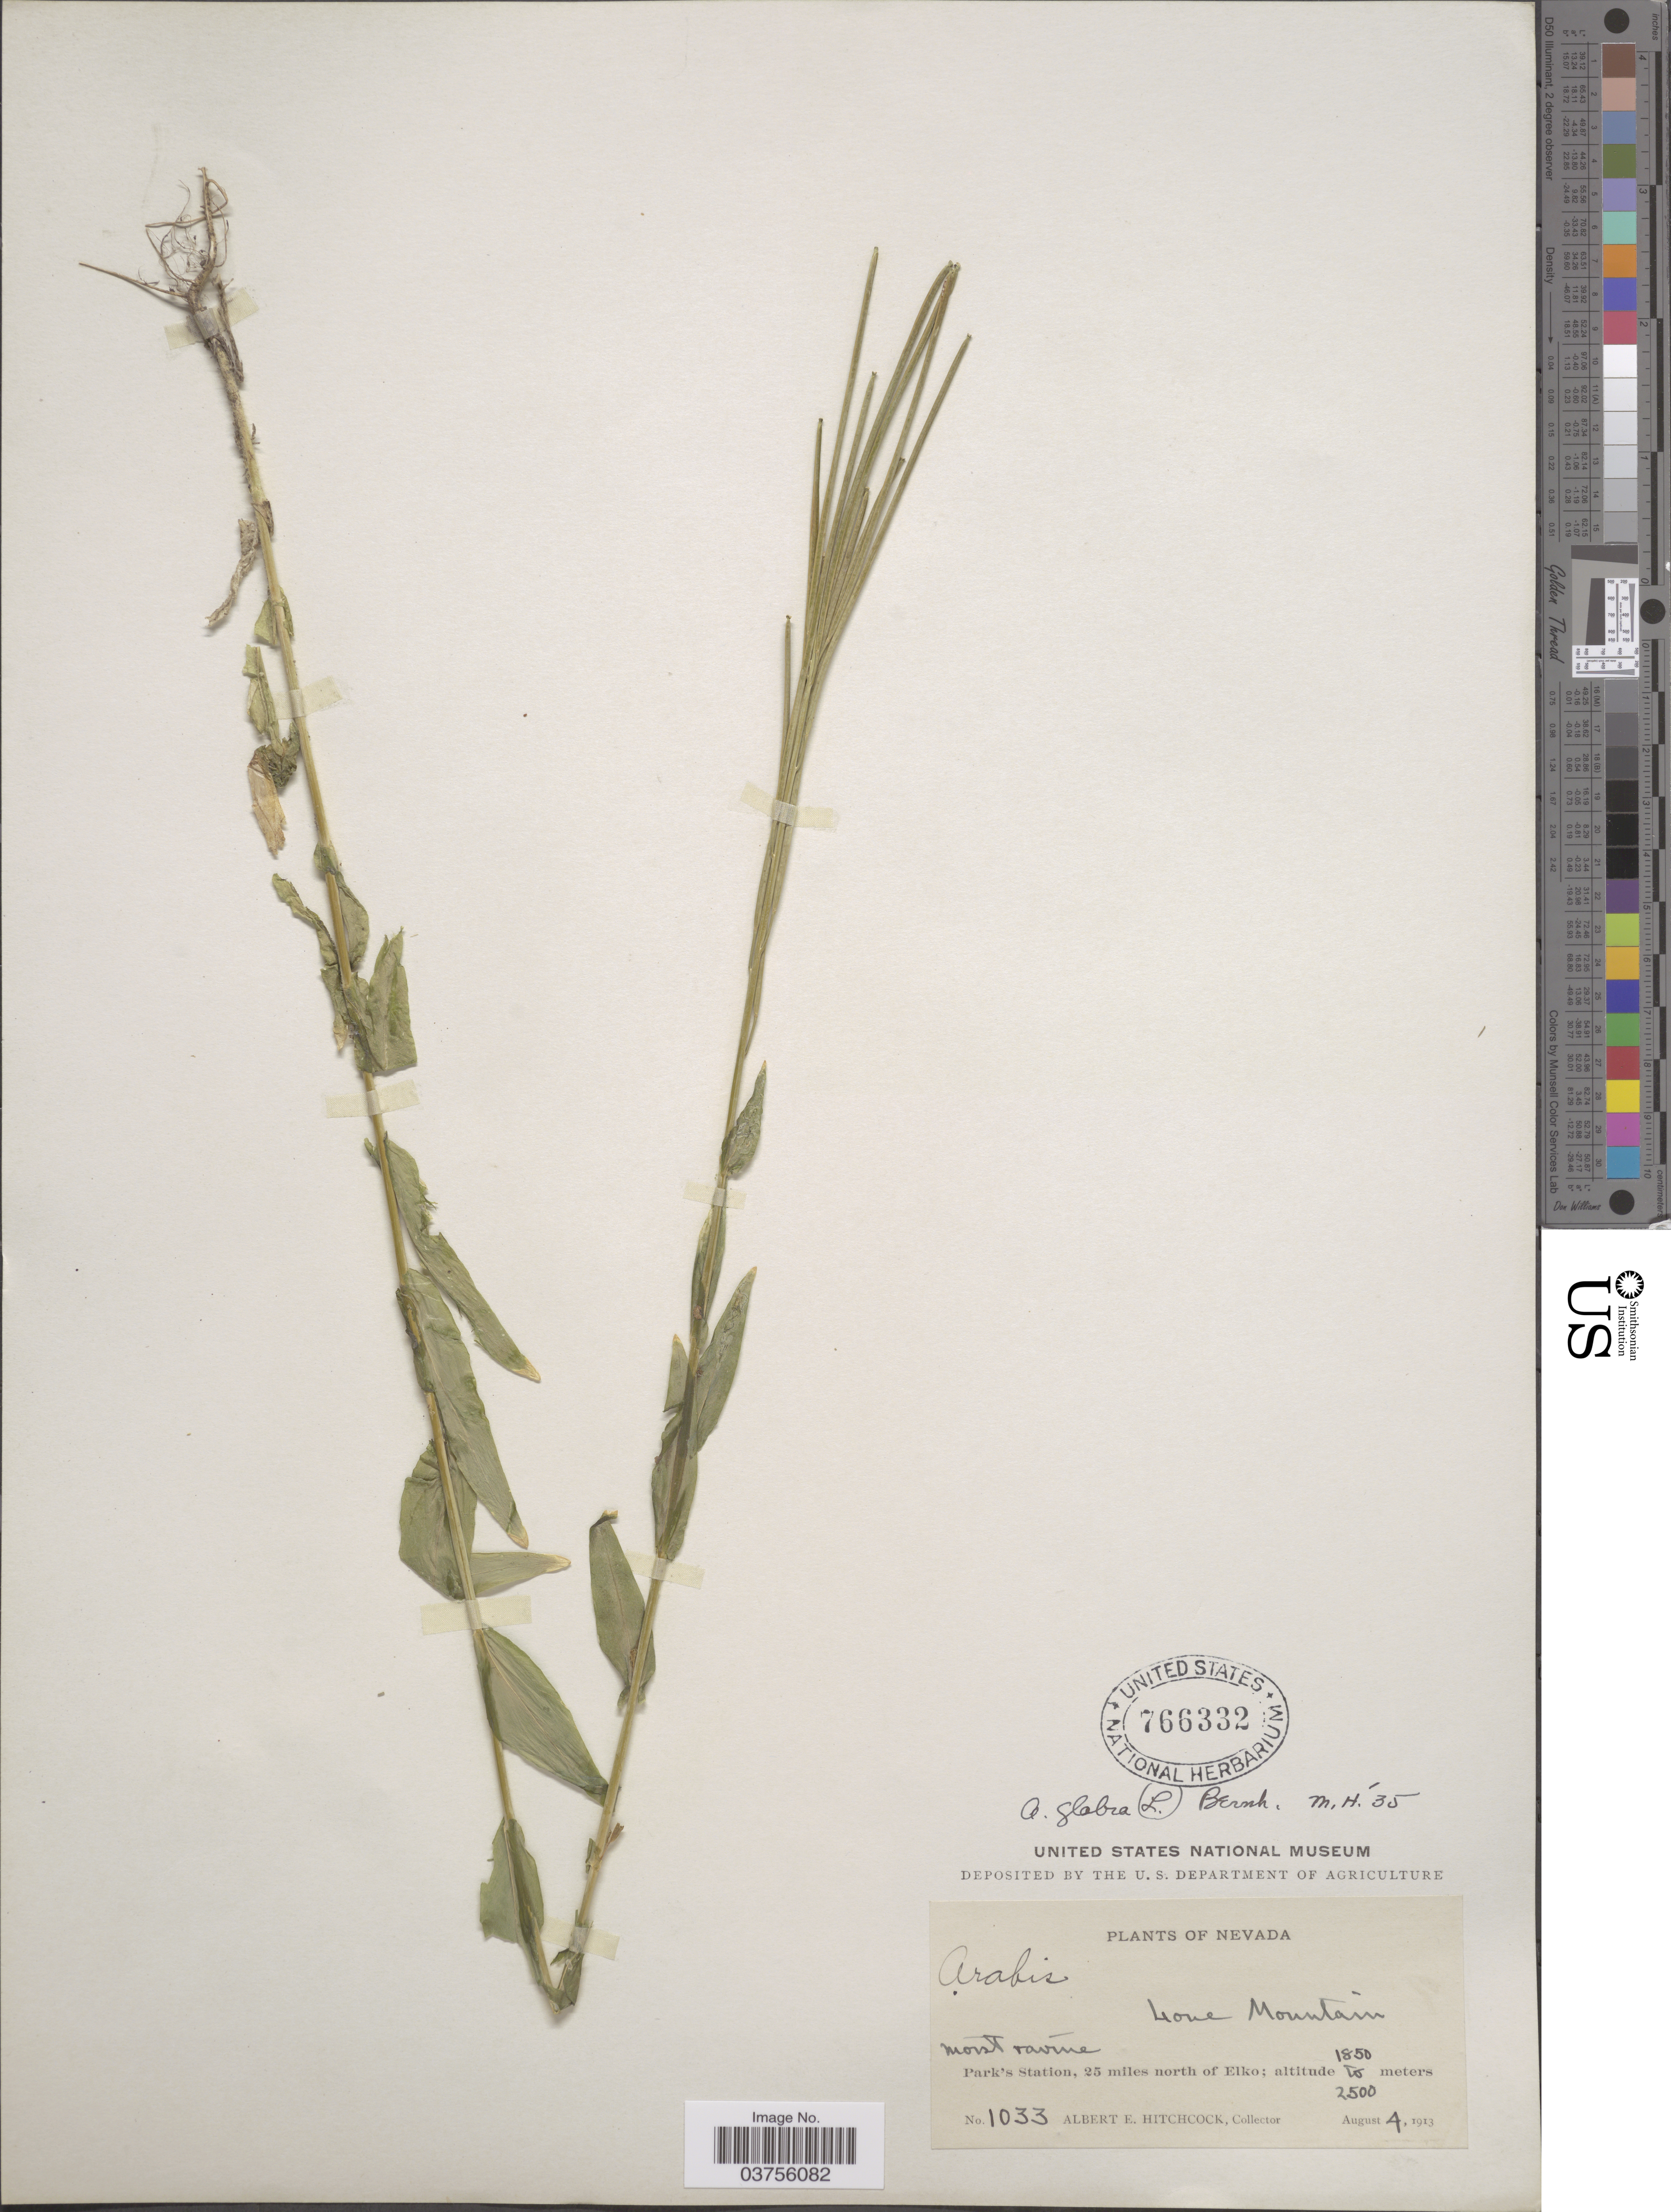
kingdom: Plantae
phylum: Tracheophyta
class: Magnoliopsida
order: Brassicales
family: Brassicaceae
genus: Turritis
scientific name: Turritis glabra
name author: L.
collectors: A. Hitchcock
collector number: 1033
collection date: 1913-08-04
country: United States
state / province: Nevada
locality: Lone Mountain. Park's Station, 25 miles north of Elko.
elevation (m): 1850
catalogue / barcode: US 766332